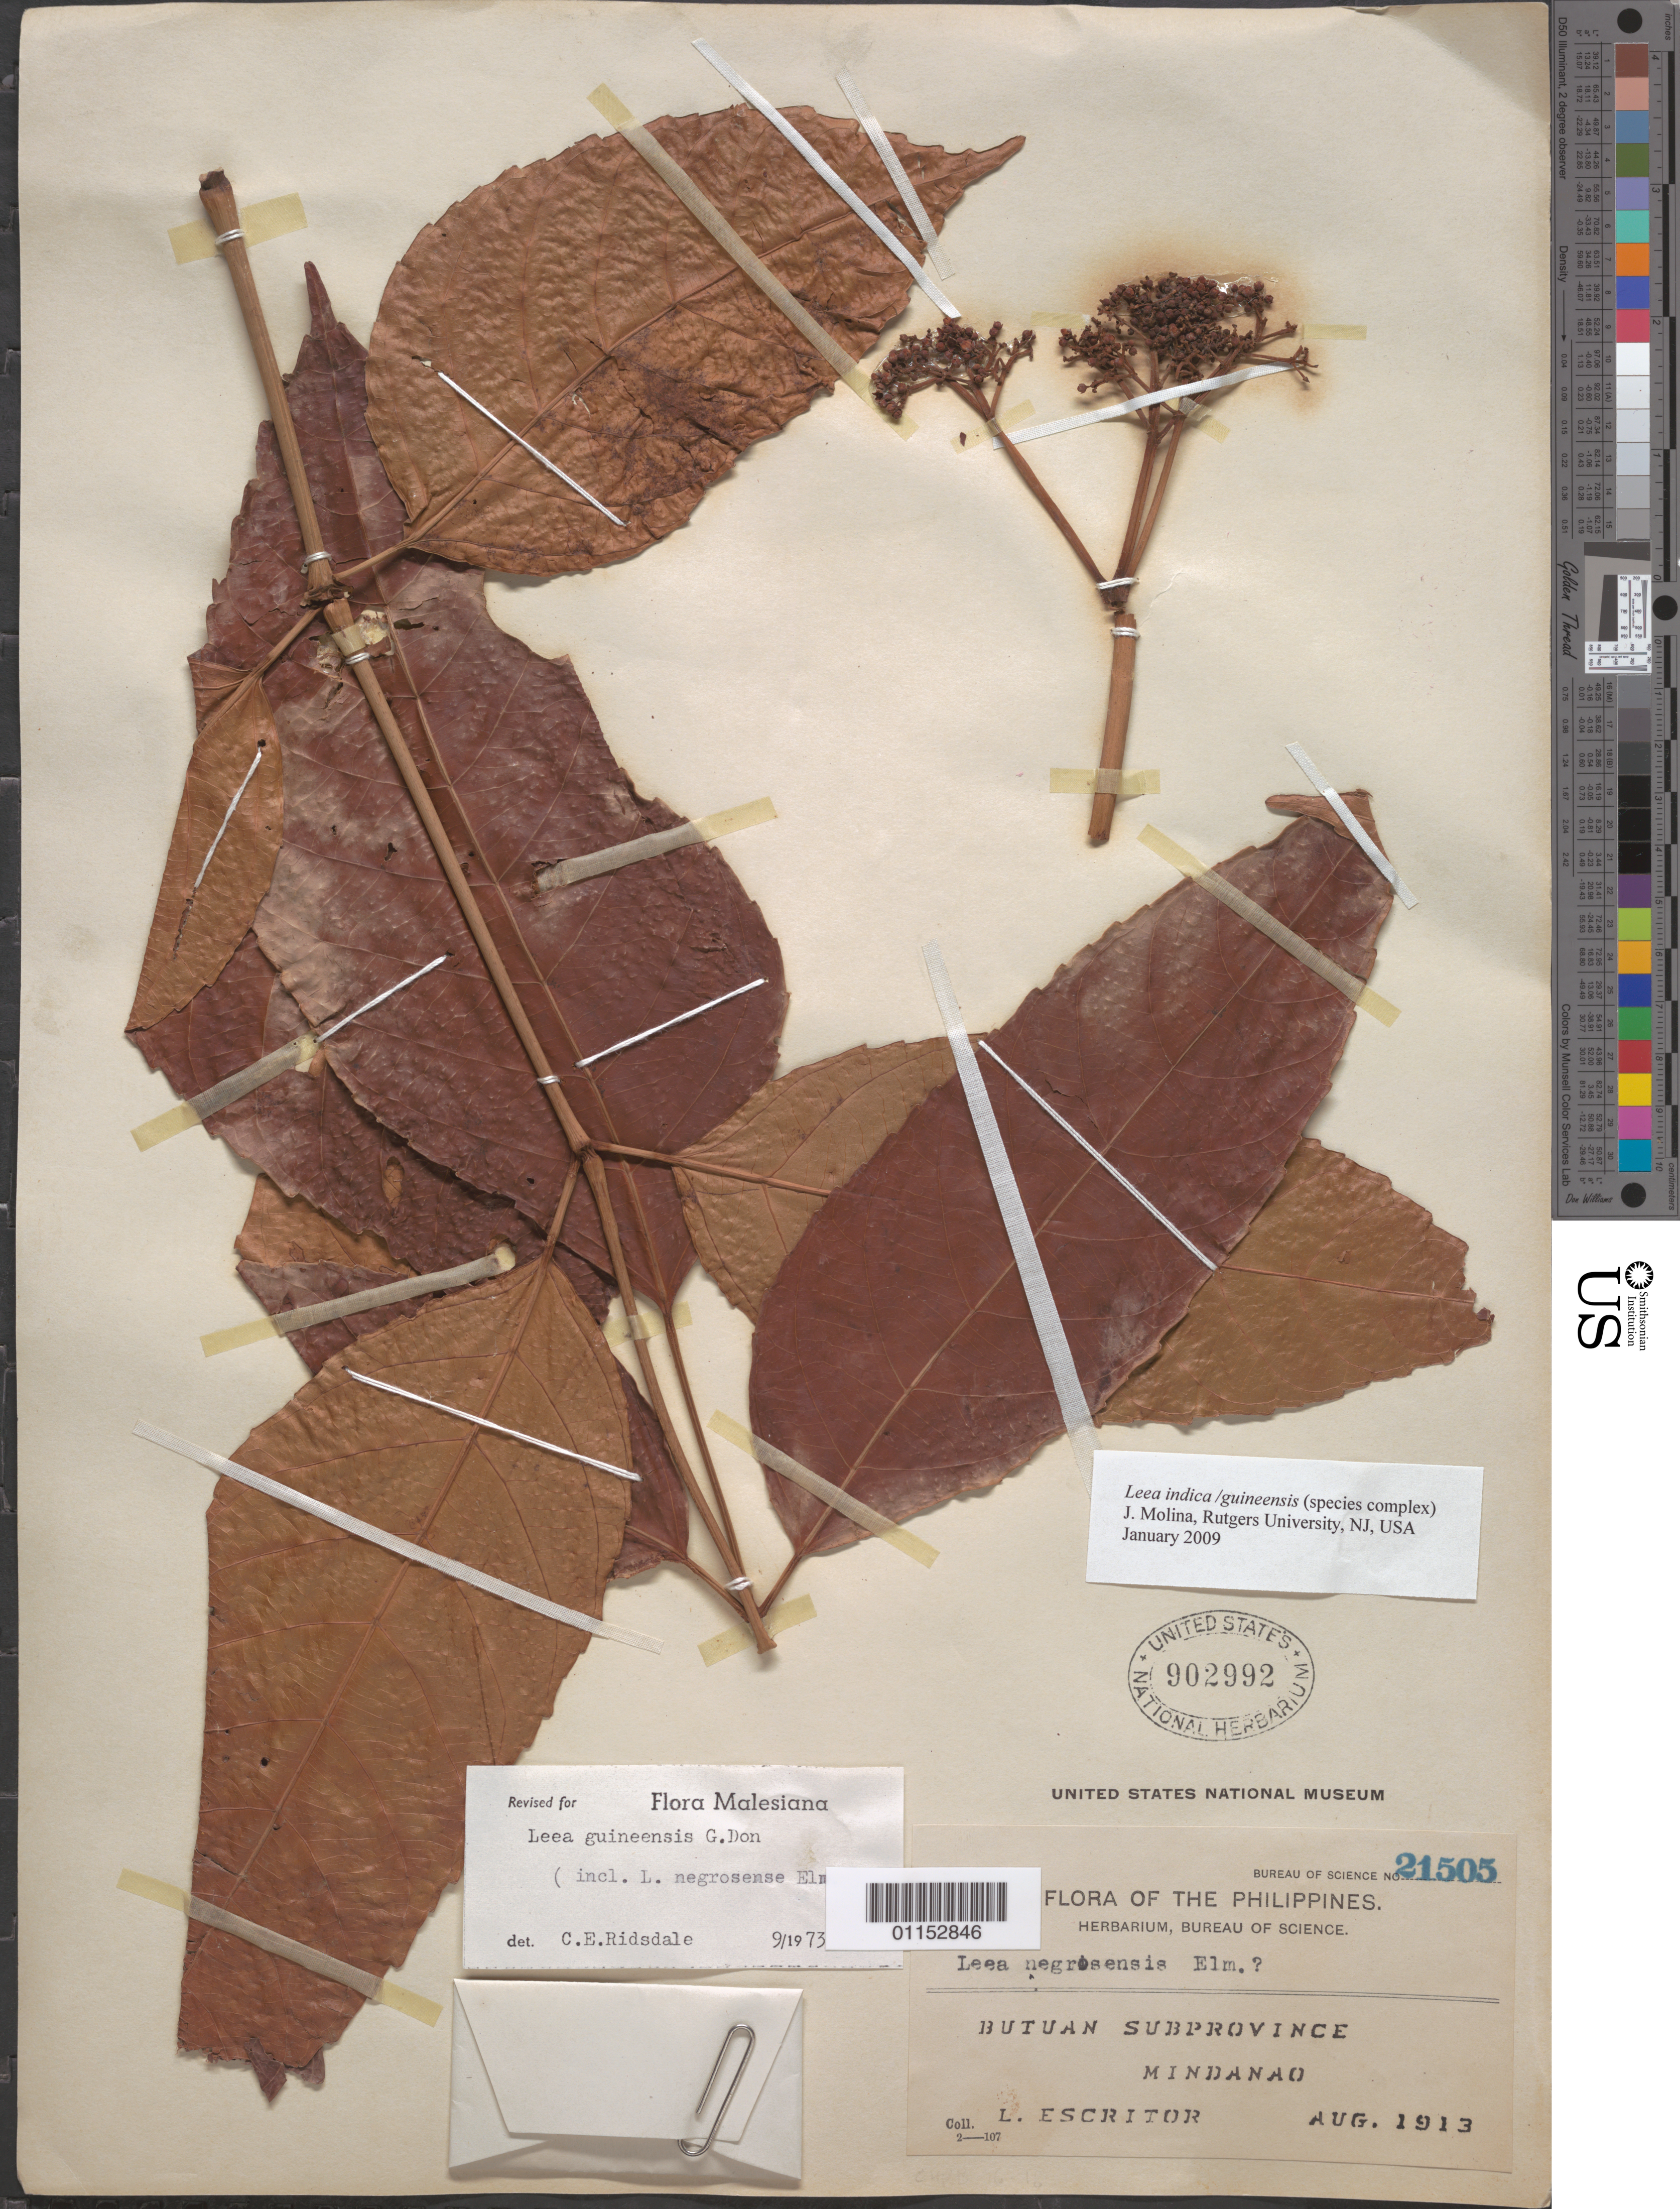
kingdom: Plantae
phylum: Tracheophyta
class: Magnoliopsida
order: Vitales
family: Vitaceae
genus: Leea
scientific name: Leea indica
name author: (Burm. f.) Merr.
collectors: L. Escritor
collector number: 21505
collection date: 1913-08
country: Philippines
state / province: Caraga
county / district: Agusan del Norte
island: Mindanao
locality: Butuan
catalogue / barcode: US 902992